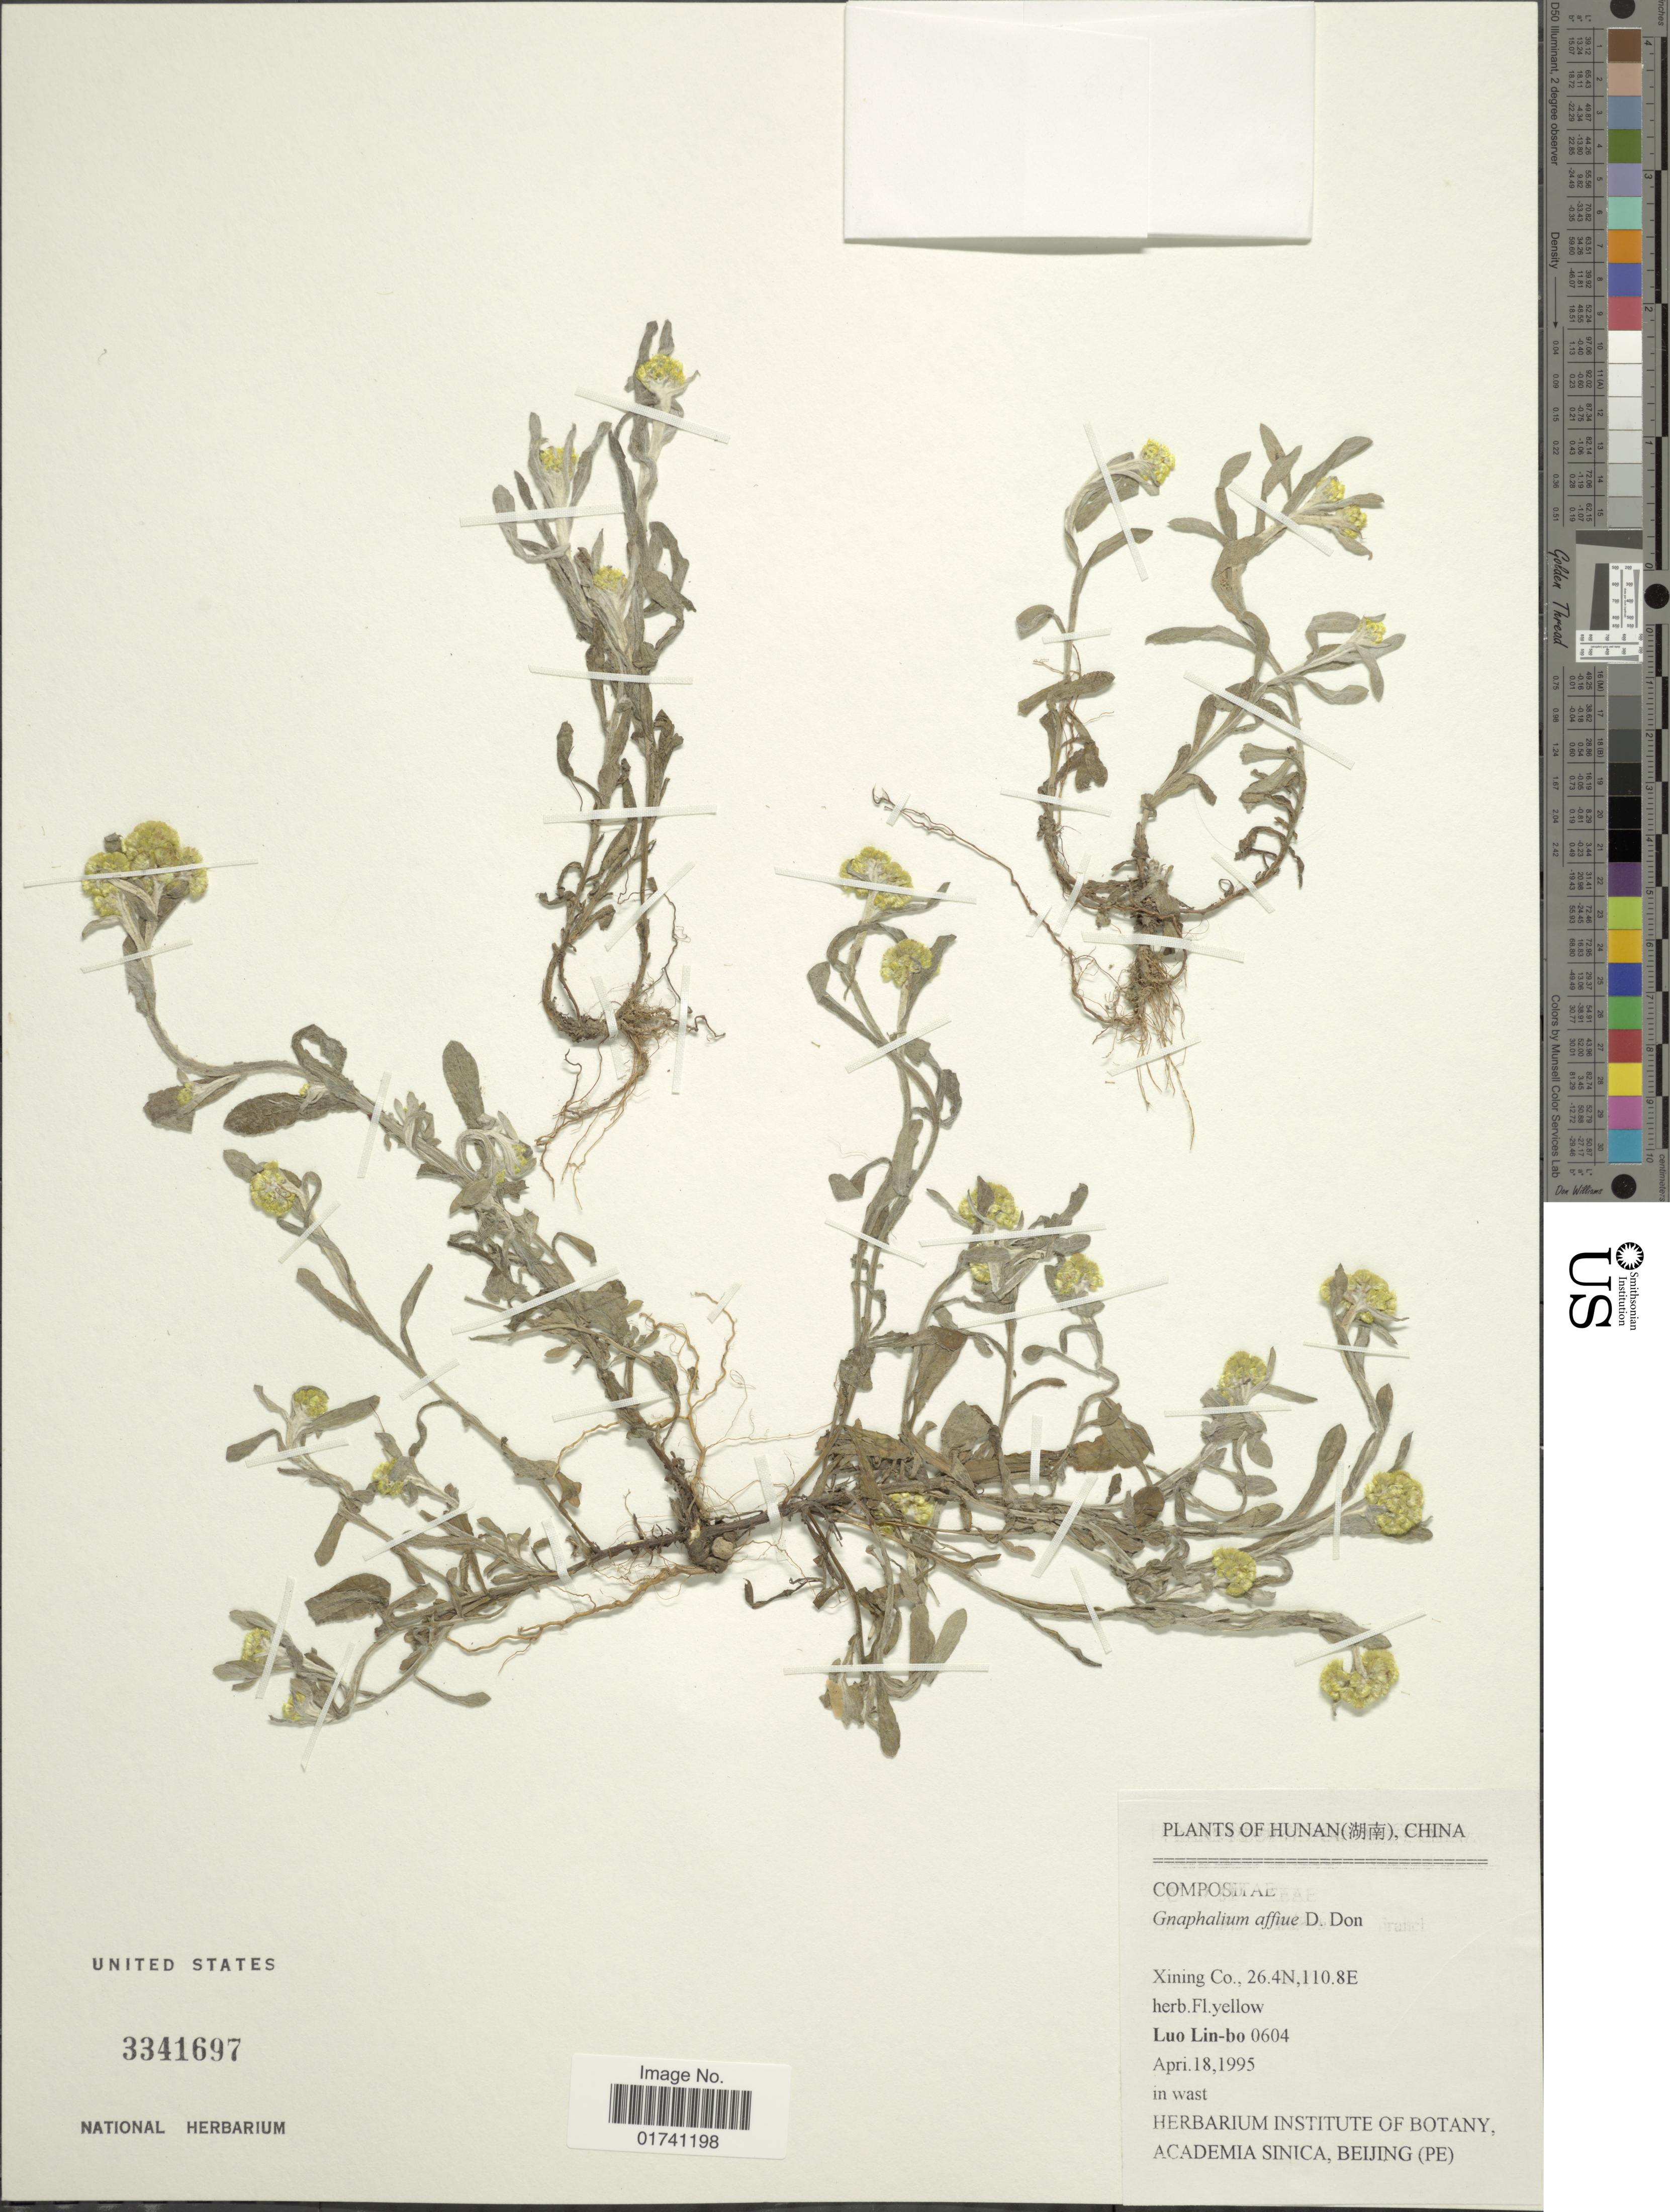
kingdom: Plantae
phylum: Tracheophyta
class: Magnoliopsida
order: Asterales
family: Asteraceae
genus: Laphangium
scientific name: Laphangium affine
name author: (D. Don) Tzvelev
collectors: L. Lin-bo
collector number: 0604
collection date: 1995-04-18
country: China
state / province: Hunan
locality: Xining Co.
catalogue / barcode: US 3341697